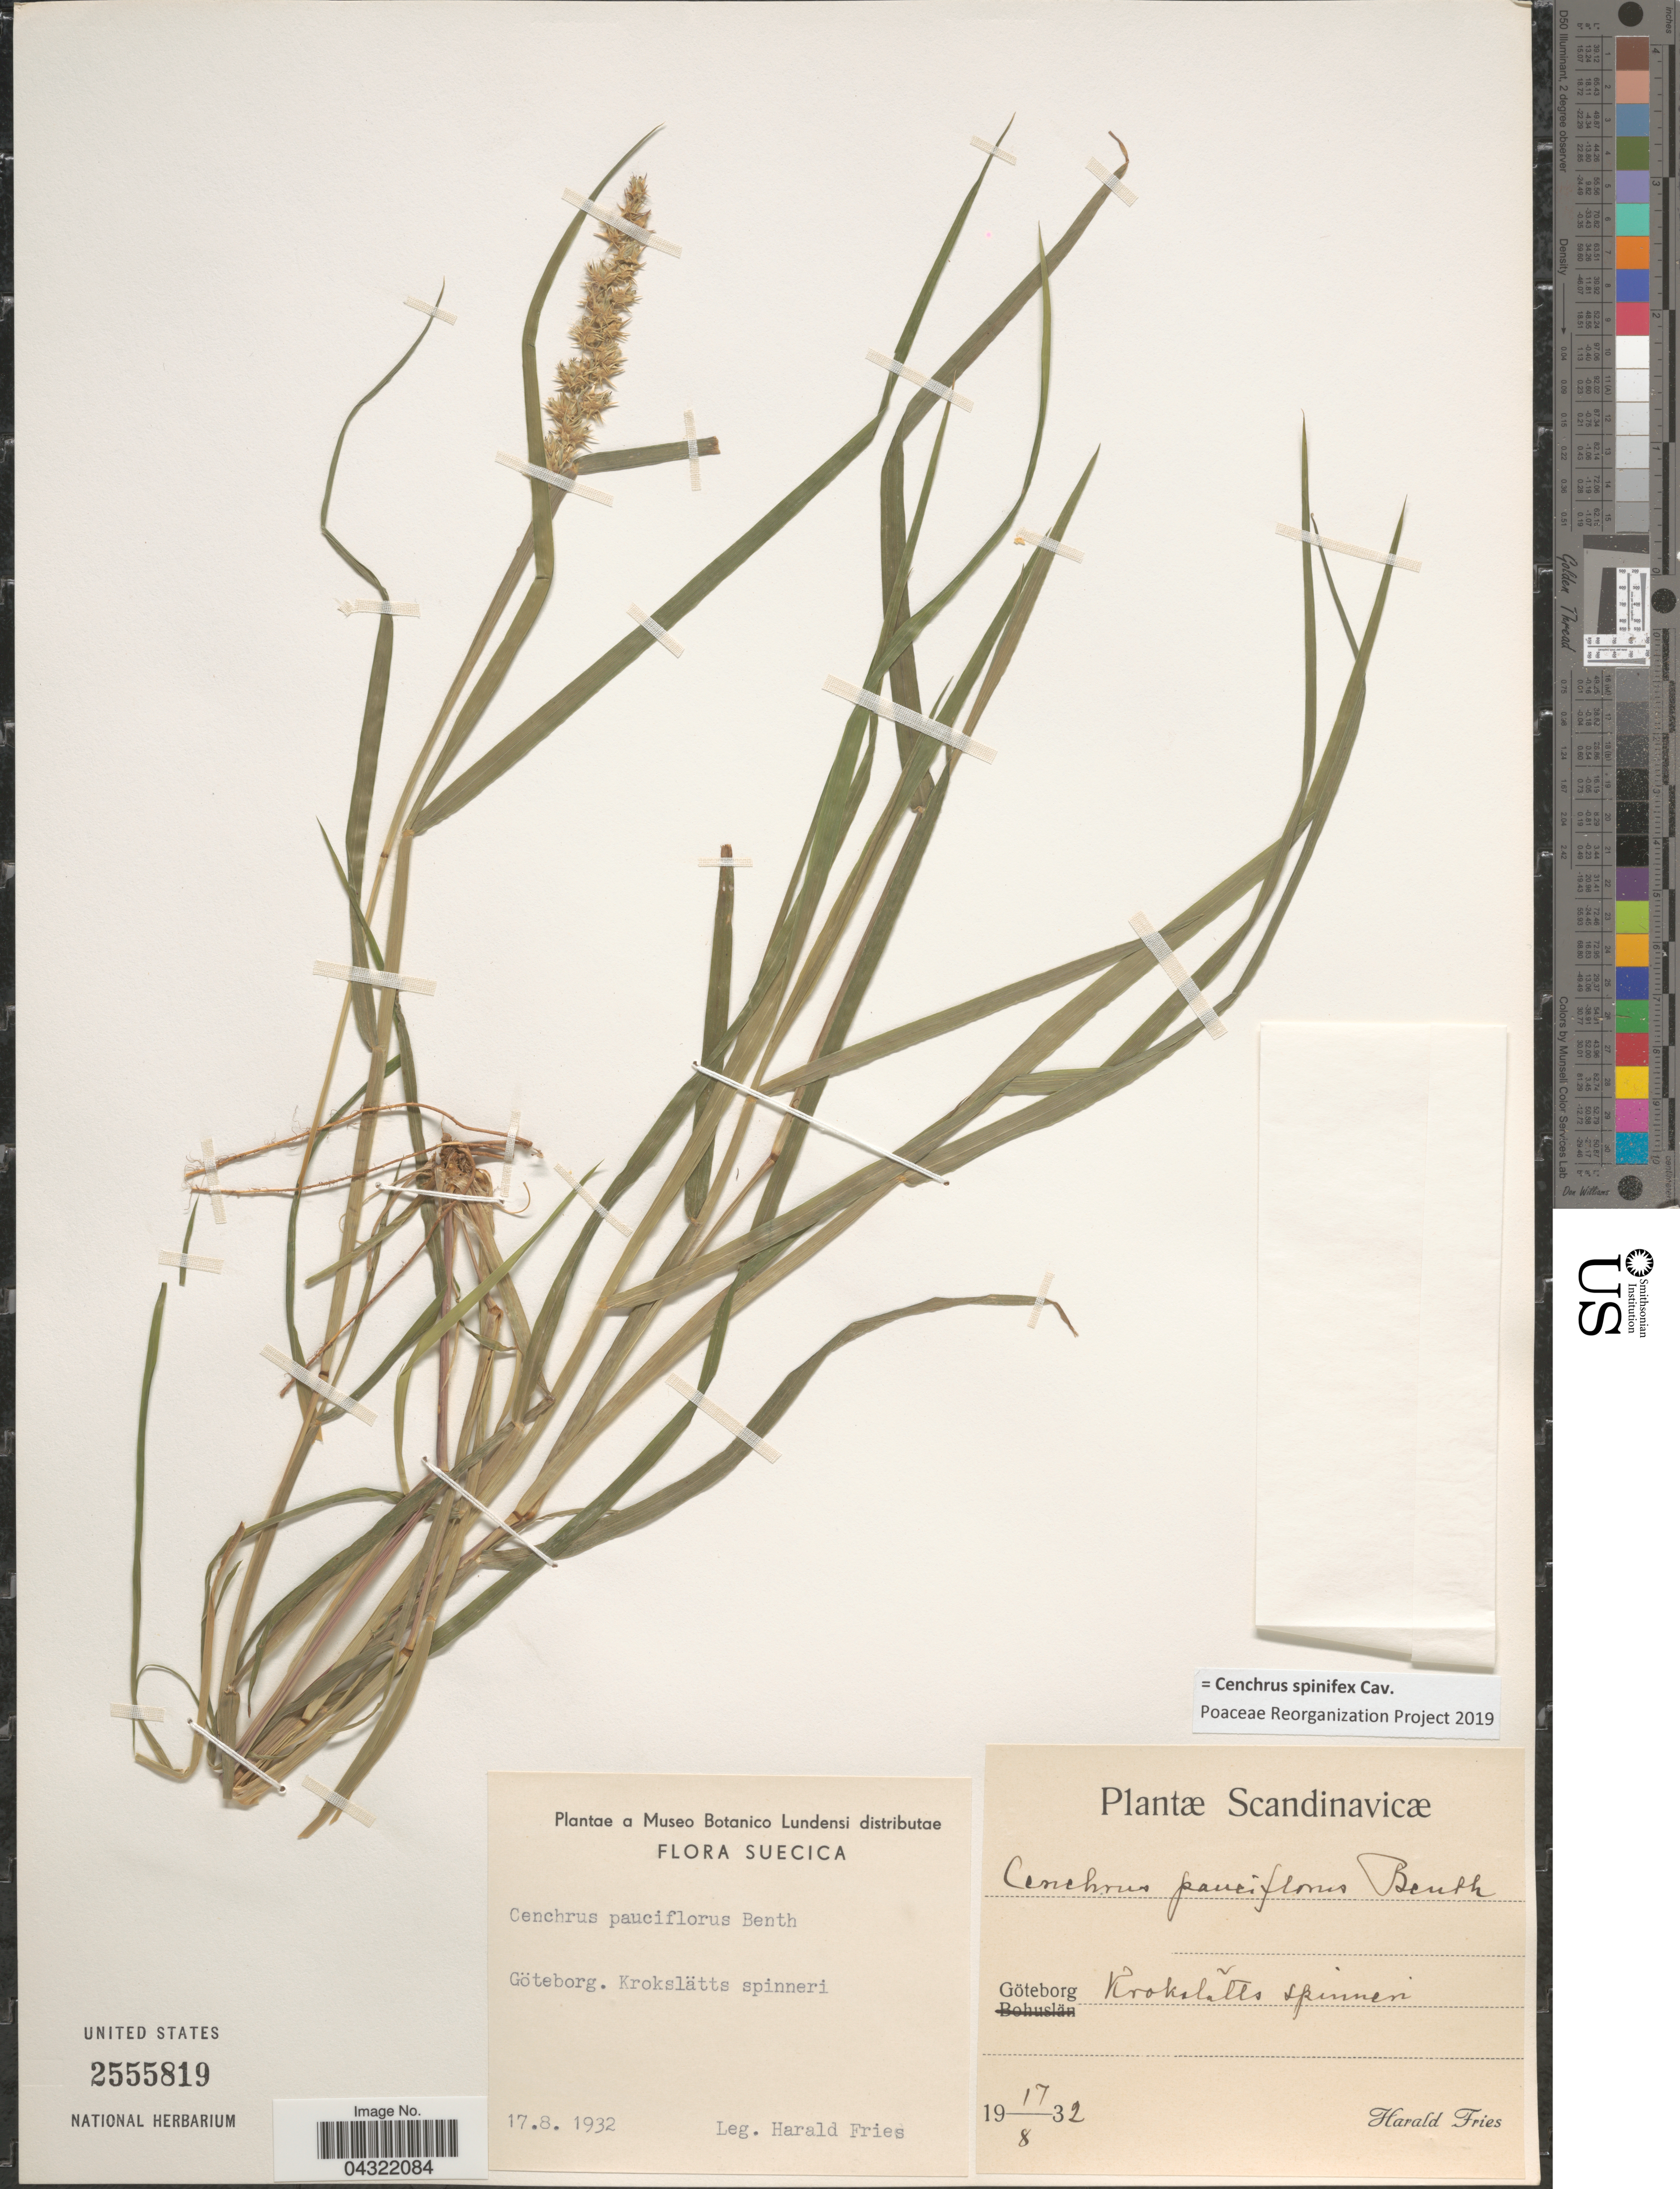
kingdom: Plantae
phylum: Tracheophyta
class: Liliopsida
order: Poales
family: Poaceae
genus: Cenchrus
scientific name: Cenchrus spinifex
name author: Cav.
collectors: H. Fries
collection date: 1932-08-17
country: Sweden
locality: Suecica. Scandinavicæ. Göteborg. Krokslätte spinneri.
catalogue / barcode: US 2555819